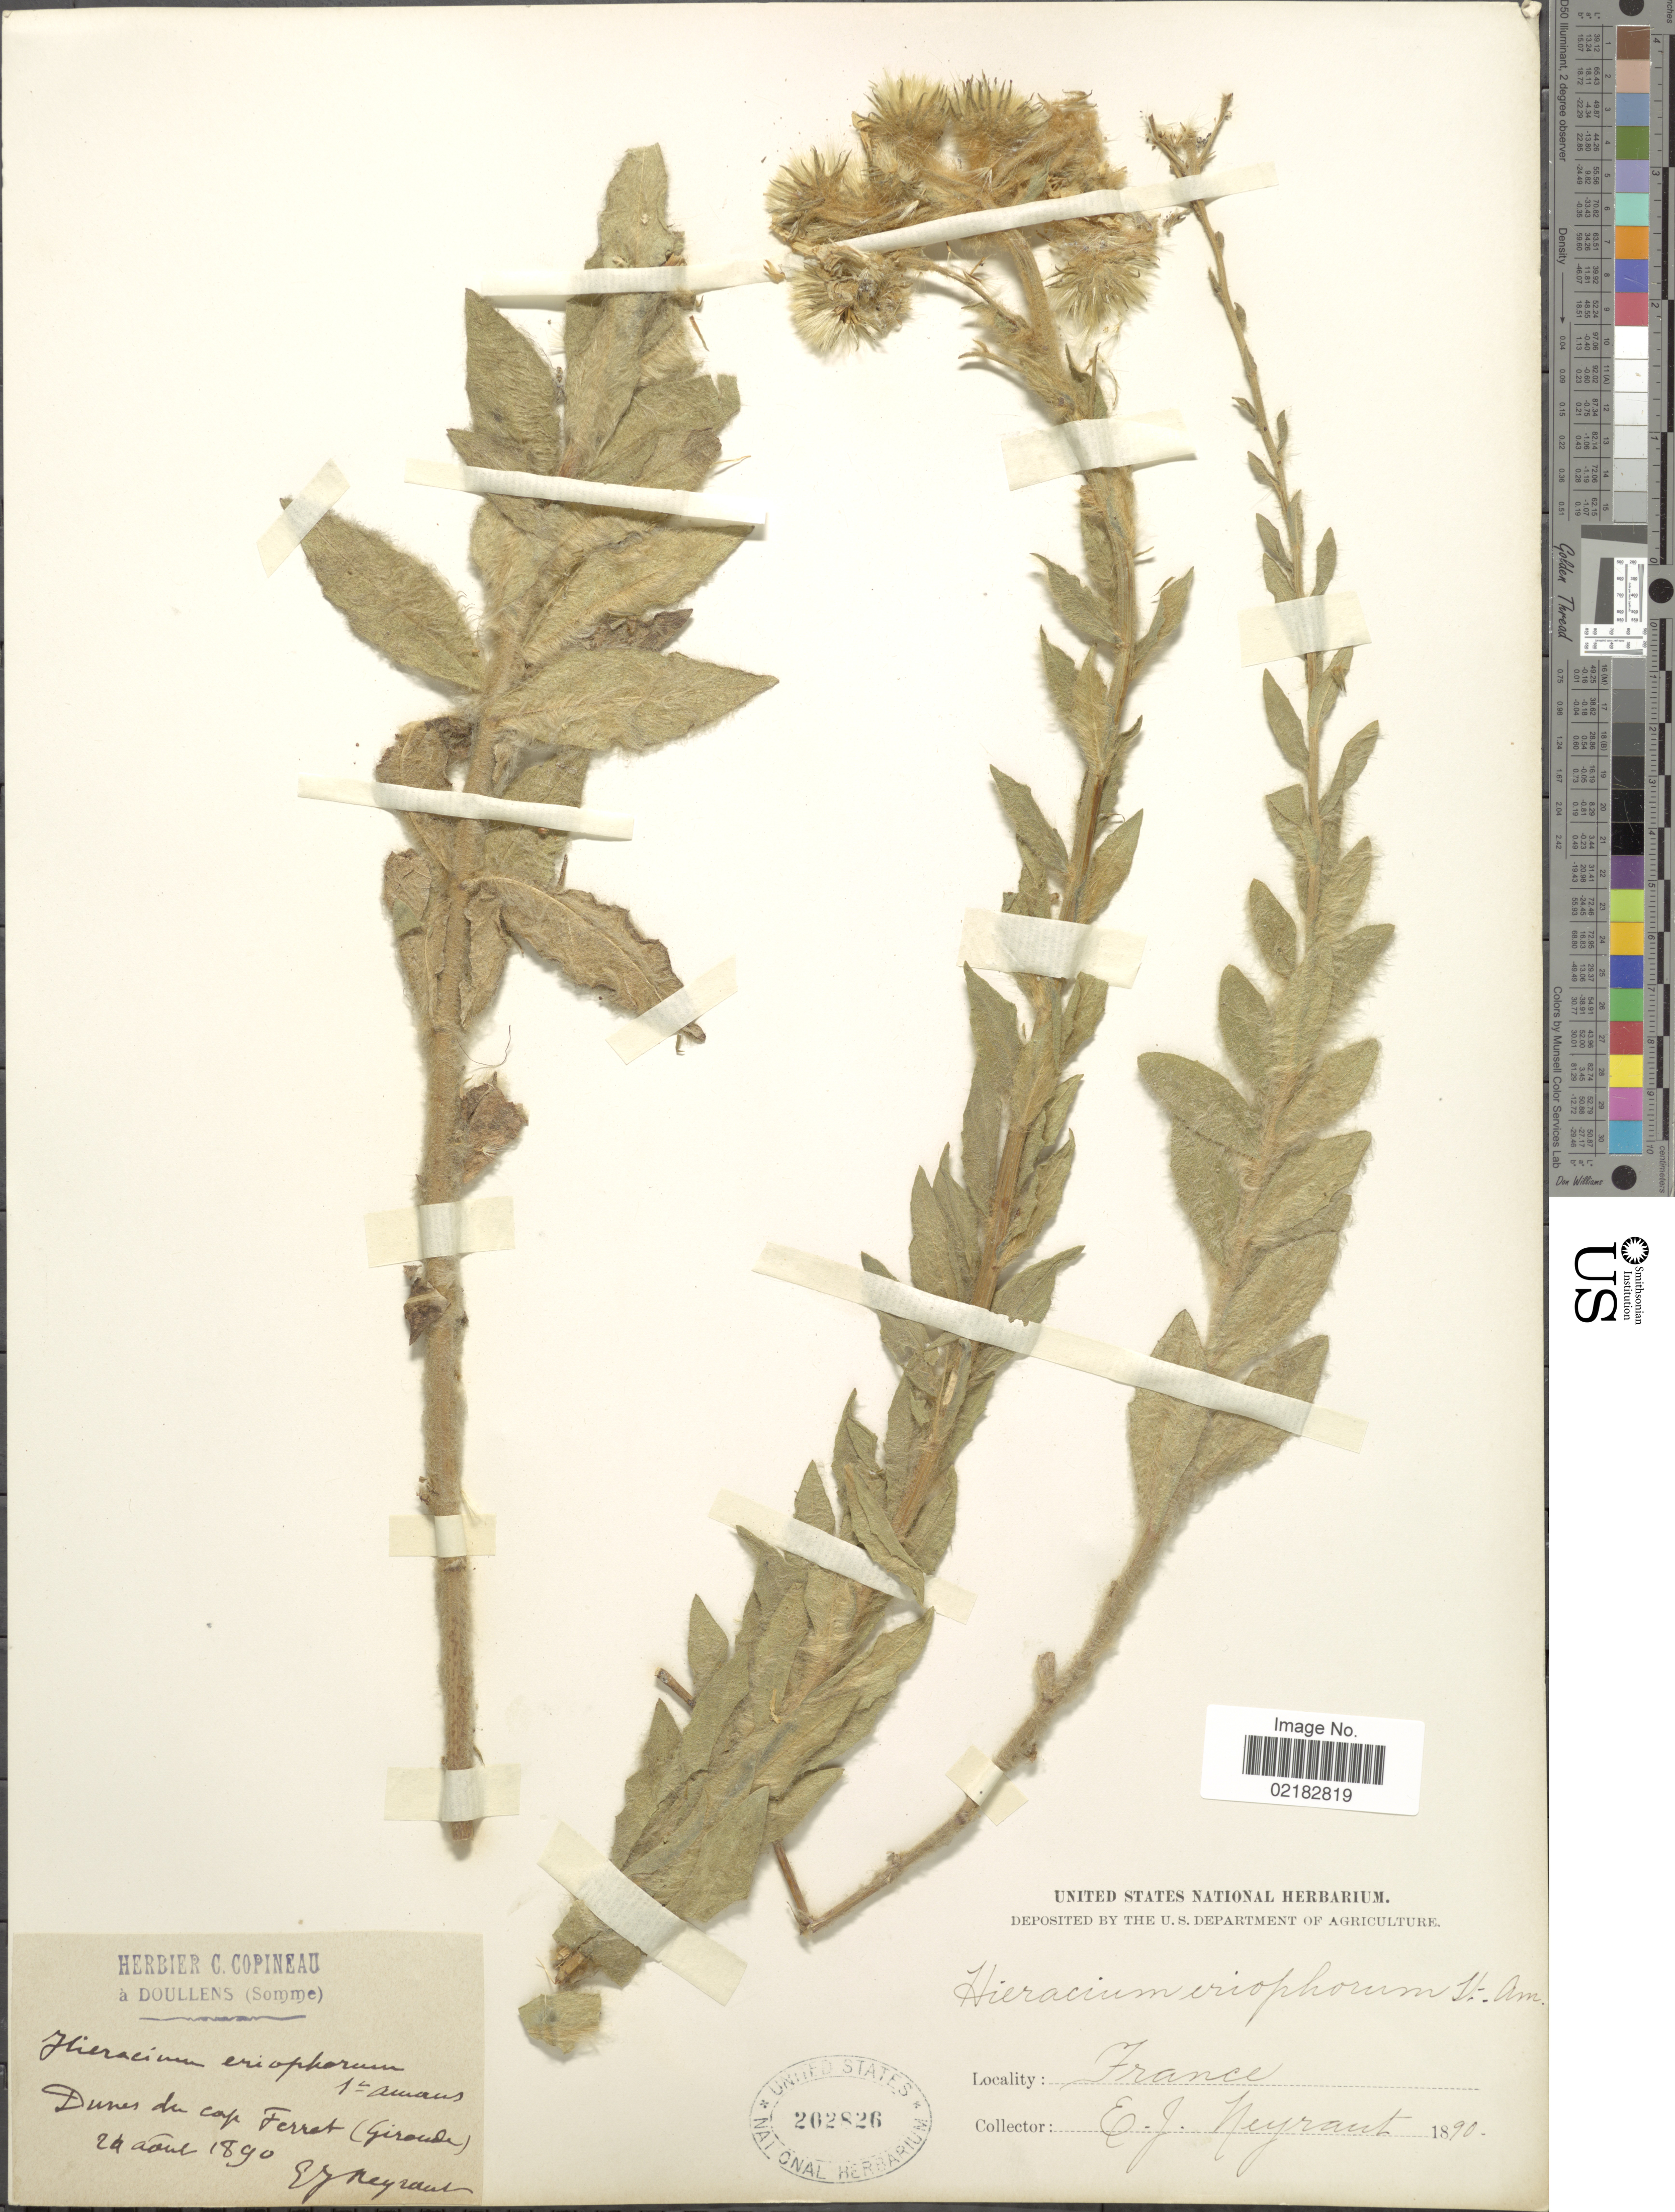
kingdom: Plantae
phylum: Tracheophyta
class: Magnoliopsida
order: Asterales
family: Asteraceae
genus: Hieracium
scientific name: Hieracium eriophorum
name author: St.-Amans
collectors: E. Neyraut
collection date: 1890-08-24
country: France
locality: France. Dunes de cap Ferret ( Giraude) [interpreted]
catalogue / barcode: US 202826